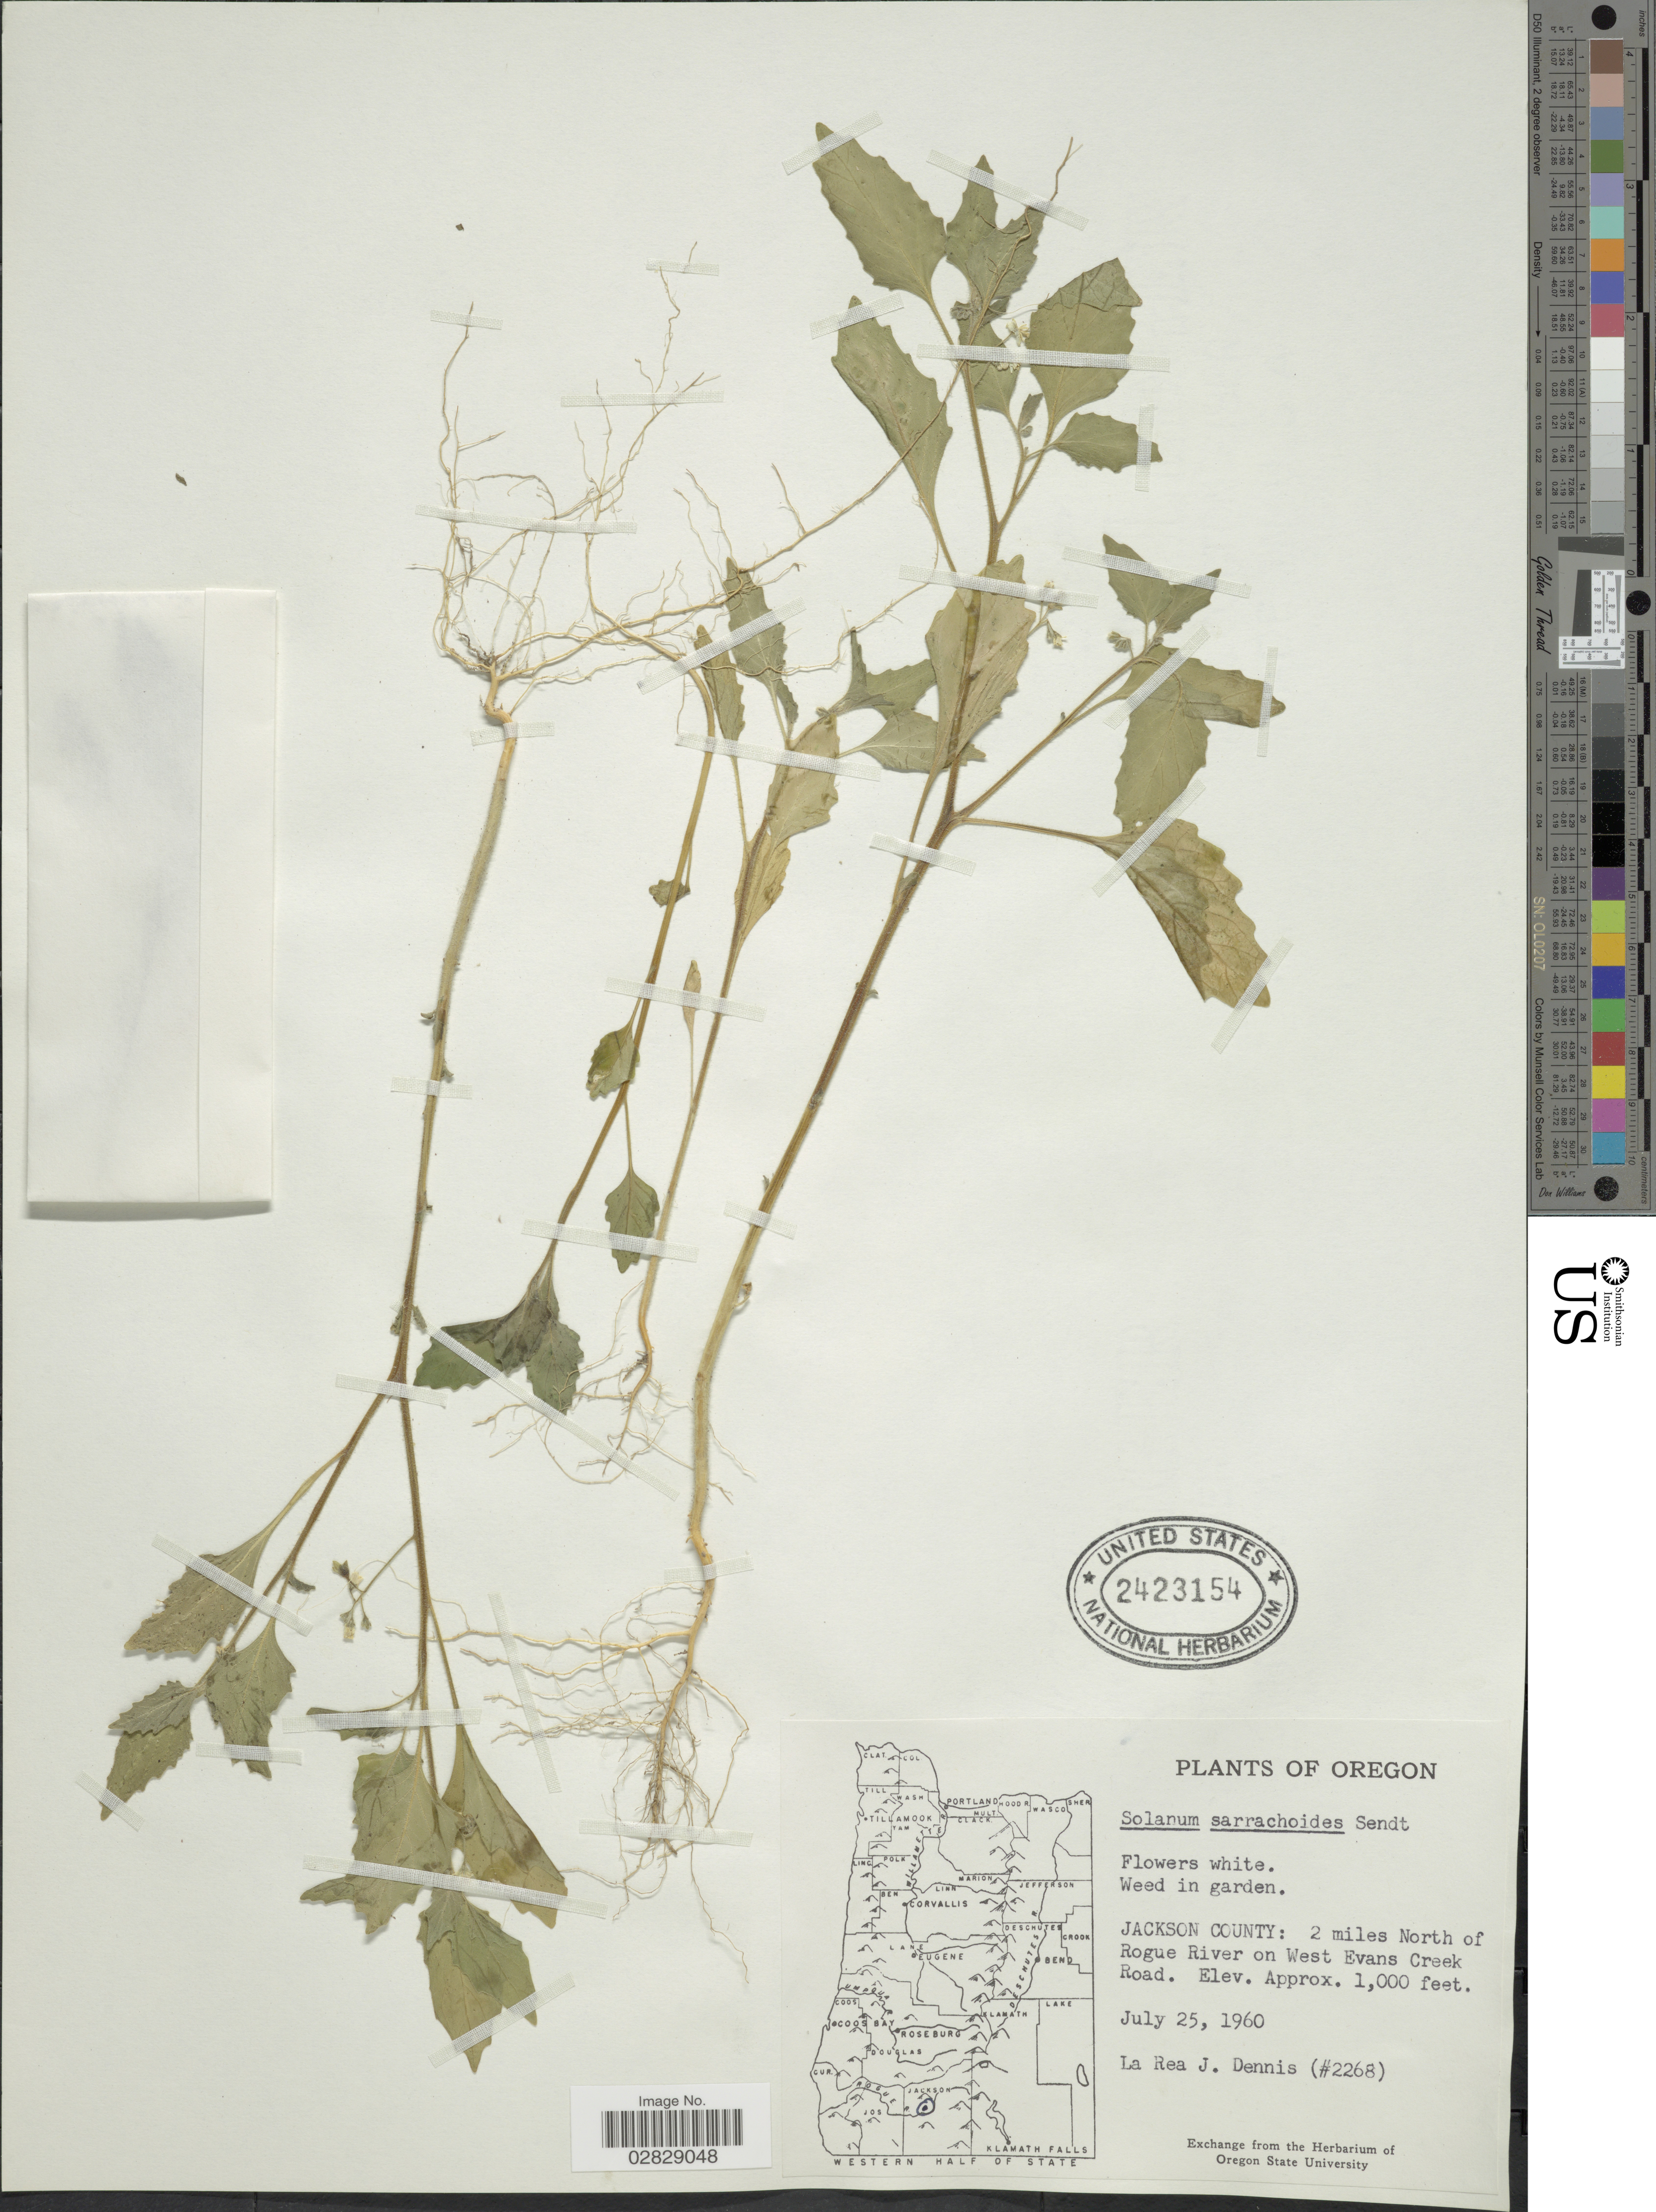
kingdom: Plantae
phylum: Tracheophyta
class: Magnoliopsida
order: Solanales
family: Solanaceae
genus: Solanum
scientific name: Solanum sarachoides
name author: Sendt.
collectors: L. Dennis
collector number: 2268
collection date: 1960-07-25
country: United States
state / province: Oregon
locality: Jackson County: 2 miles North of Rogue River on West Evans Creek Road.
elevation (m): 305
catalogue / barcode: US 2423154